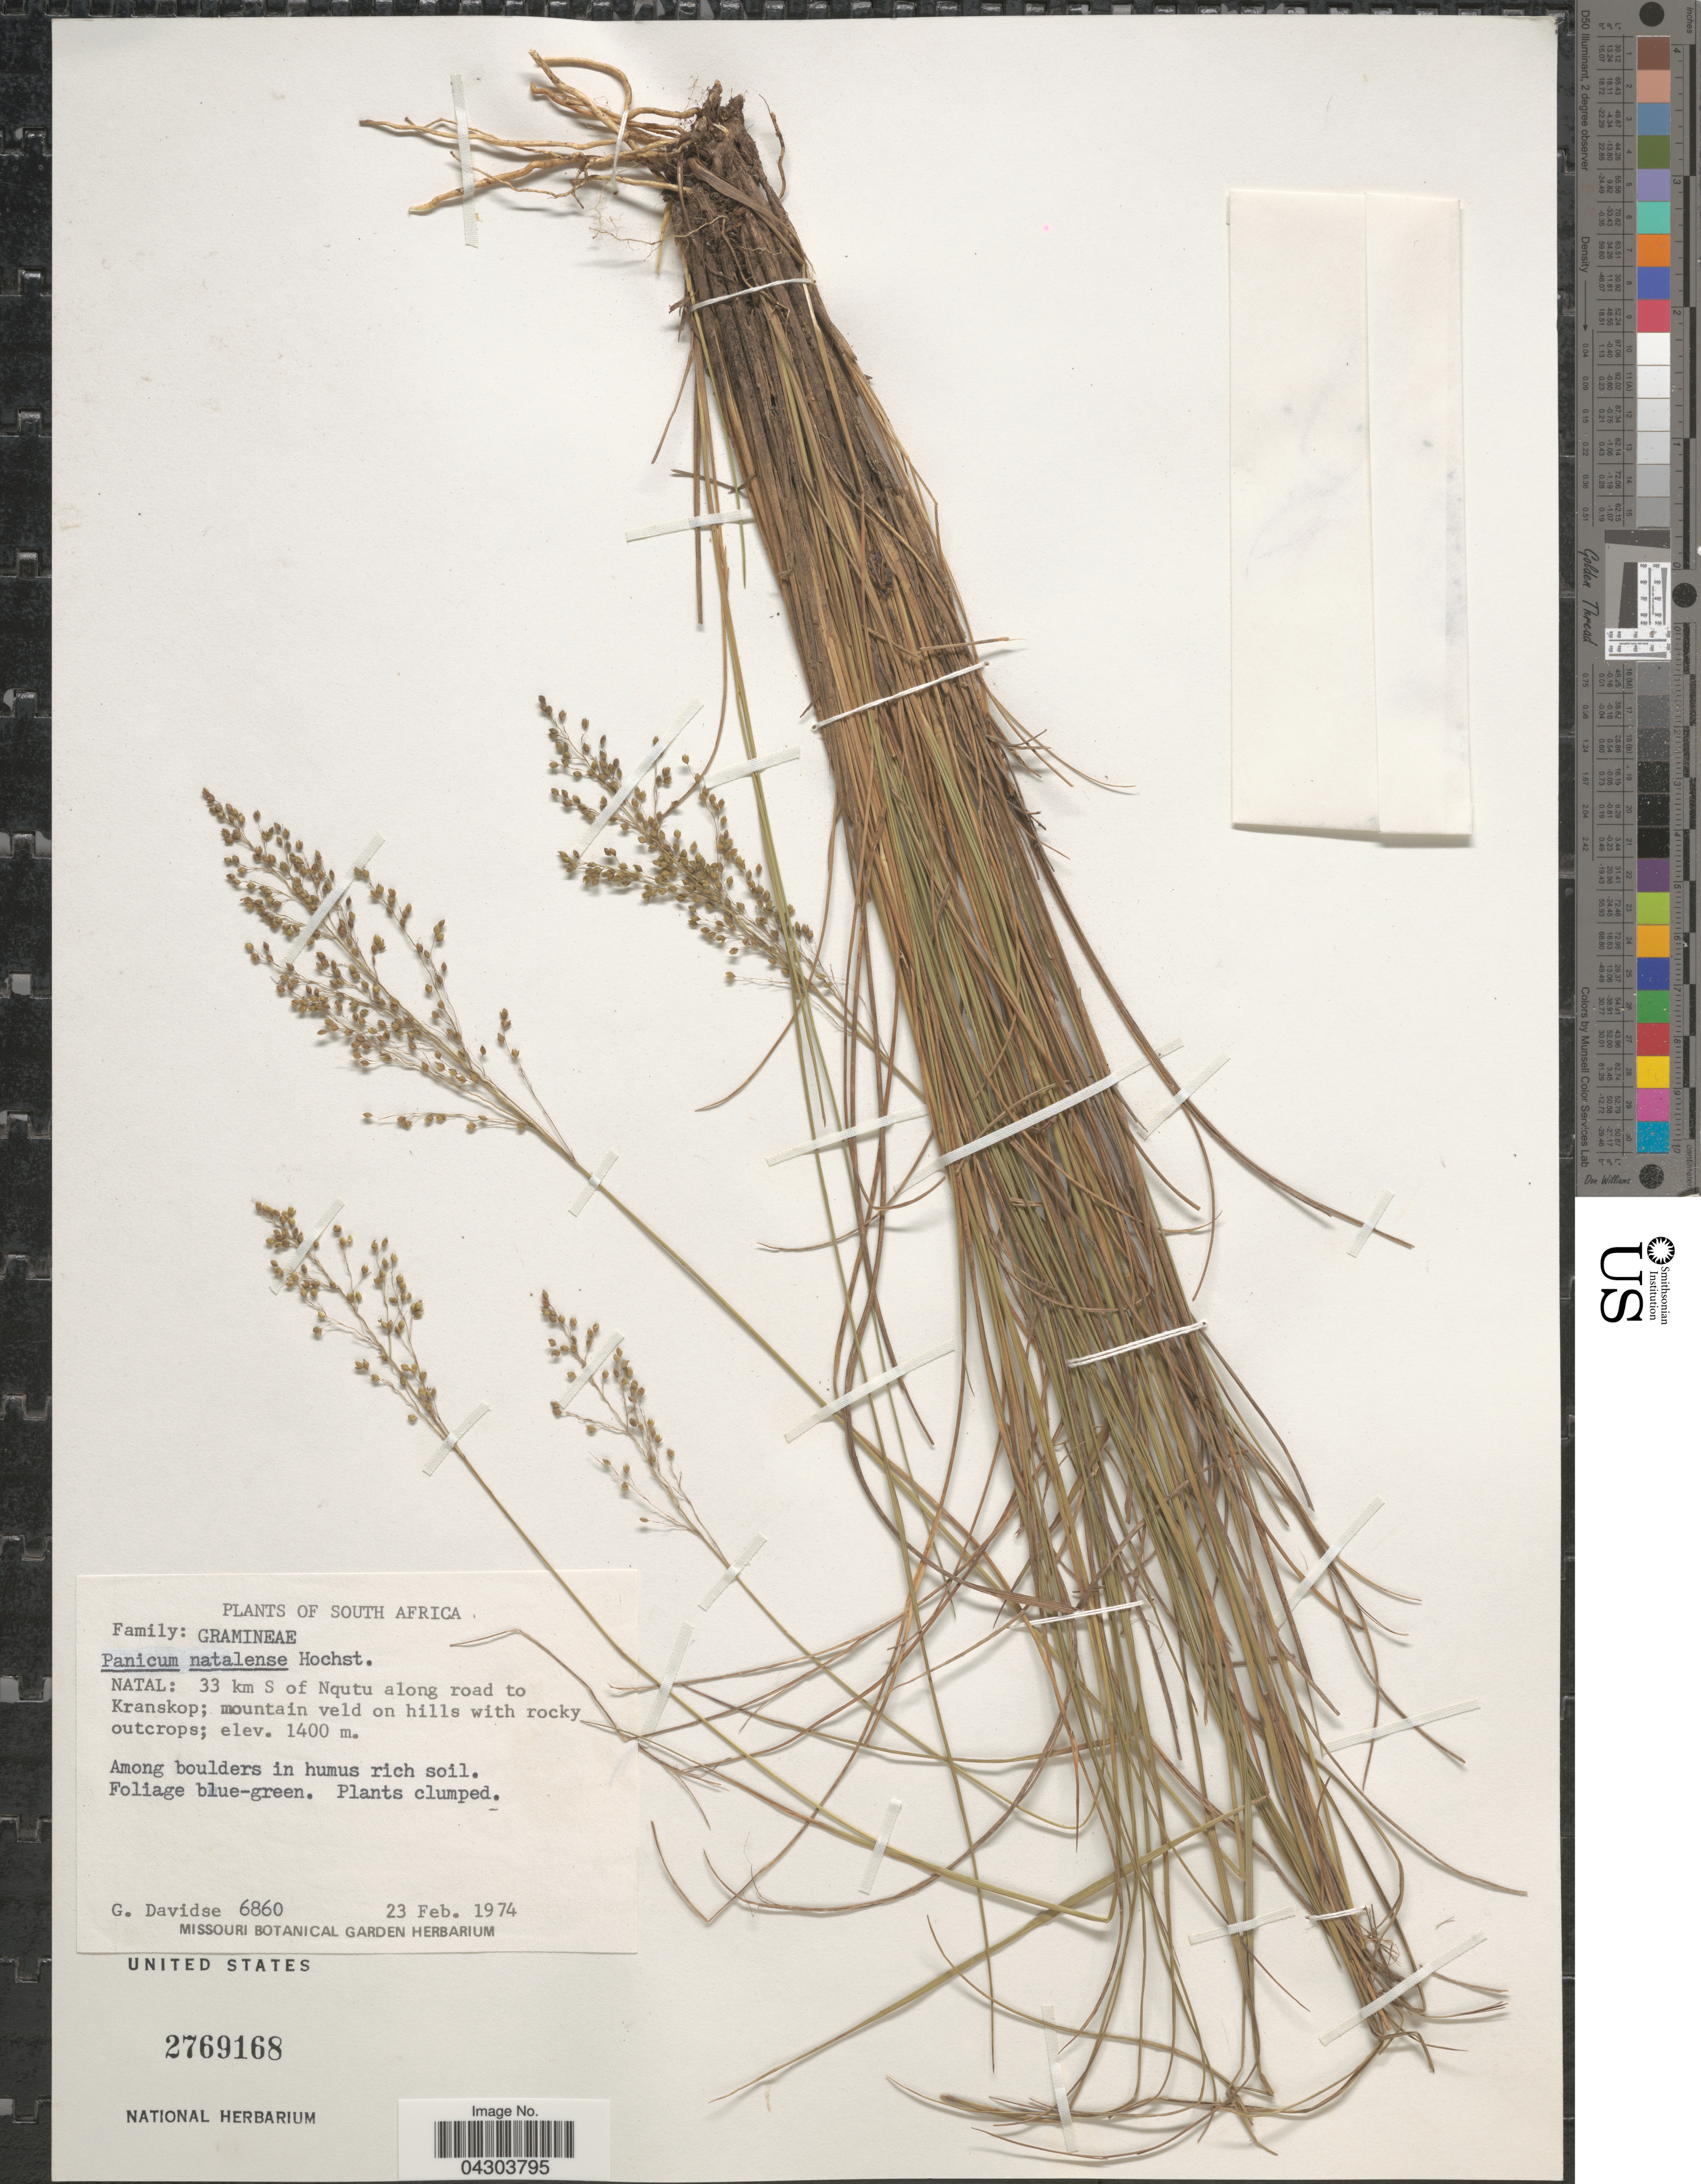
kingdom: Plantae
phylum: Tracheophyta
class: Liliopsida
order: Poales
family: Poaceae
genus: Panicum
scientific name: Panicum natalense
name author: Hochst.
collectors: G. Davidse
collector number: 6860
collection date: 1974-02-23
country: South Africa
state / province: KwaZulu-Natal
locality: Natal: 33 km S of Nqutu along road to Kranskop; mountain veld on hills with rocky outcrops.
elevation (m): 1400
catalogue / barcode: US 2769168